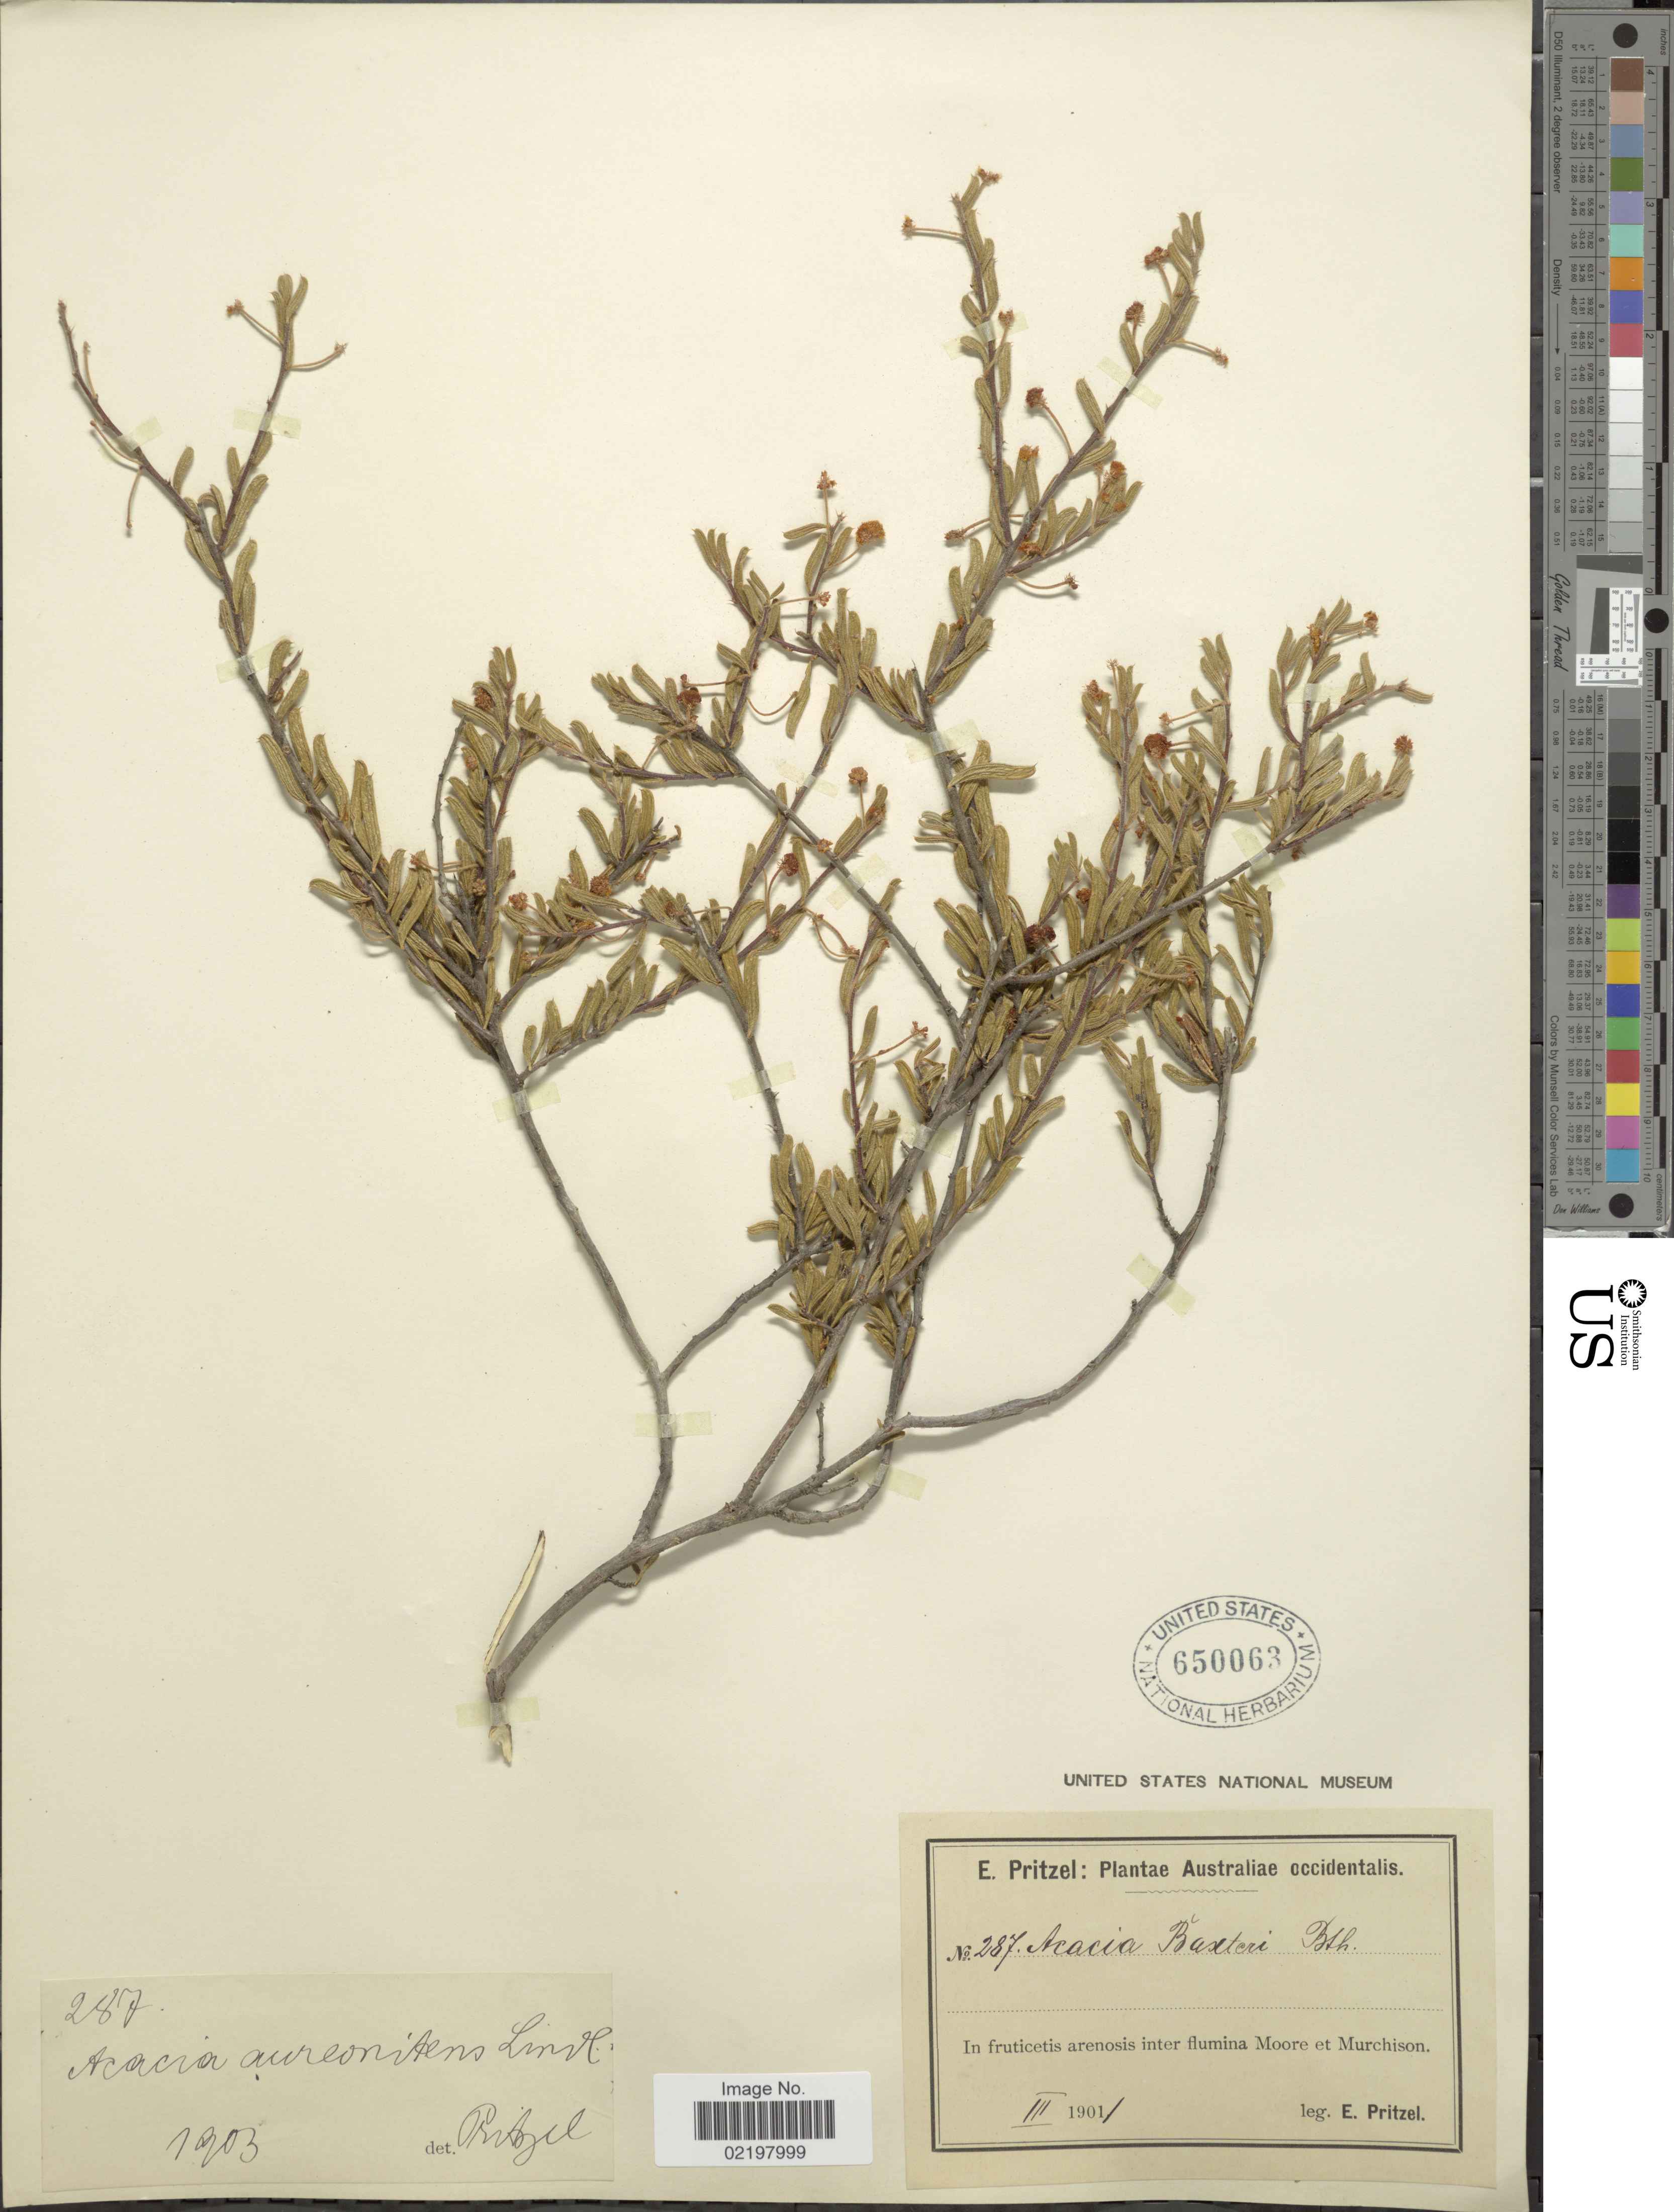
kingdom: Plantae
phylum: Tracheophyta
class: Magnoliopsida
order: Fabales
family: Fabaceae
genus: Acacia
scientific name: Acacia aureonitens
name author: F. Muell.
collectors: E. G. Pritzel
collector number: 287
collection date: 1901-03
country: Australia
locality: Australiae occidentalis, In fruticetis arenosis inter flumina Moore er Murchison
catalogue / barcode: US 650063